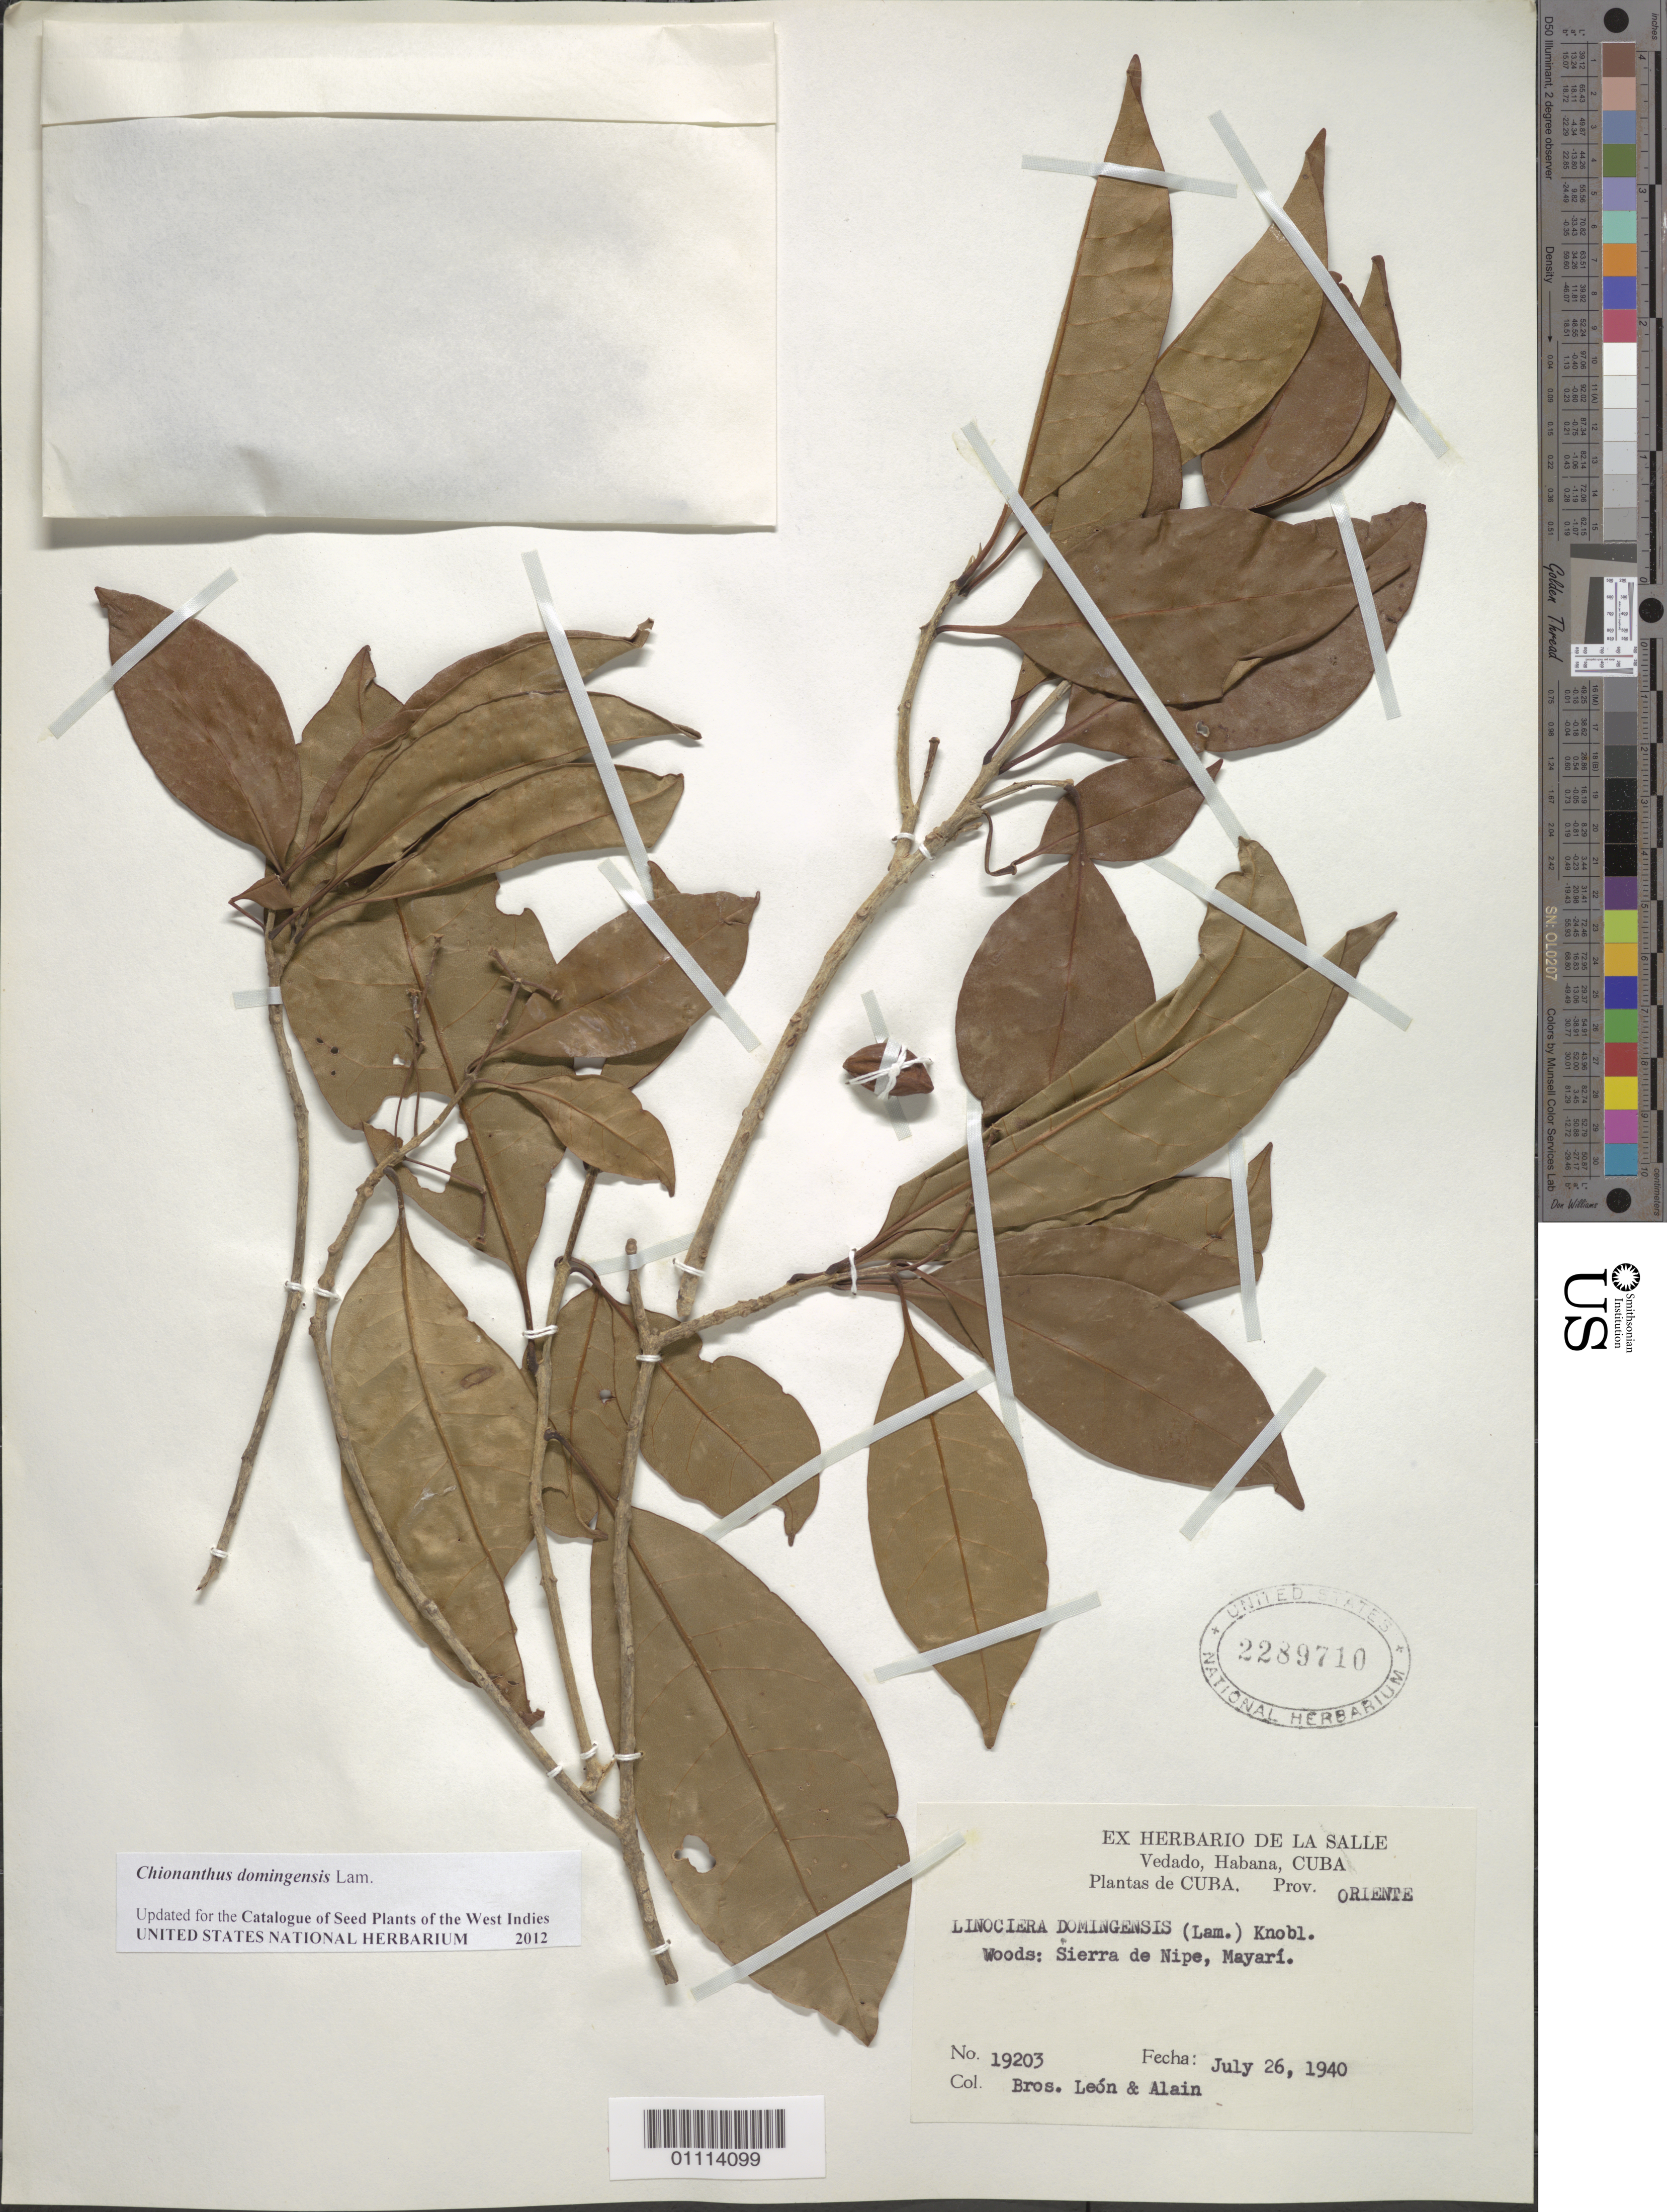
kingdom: Plantae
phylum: Tracheophyta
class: Magnoliopsida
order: Lamiales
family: Oleaceae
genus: Linociera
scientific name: Linociera domingensis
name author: (Lam.) Knobl.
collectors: Bro. León & A. H. Liogier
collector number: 19203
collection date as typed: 26 Jul 1940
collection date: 1940-07-26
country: Cuba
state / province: Holguín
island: Cuba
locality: Woods: Sierra de Nipe, Mayari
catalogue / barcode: US 2289710